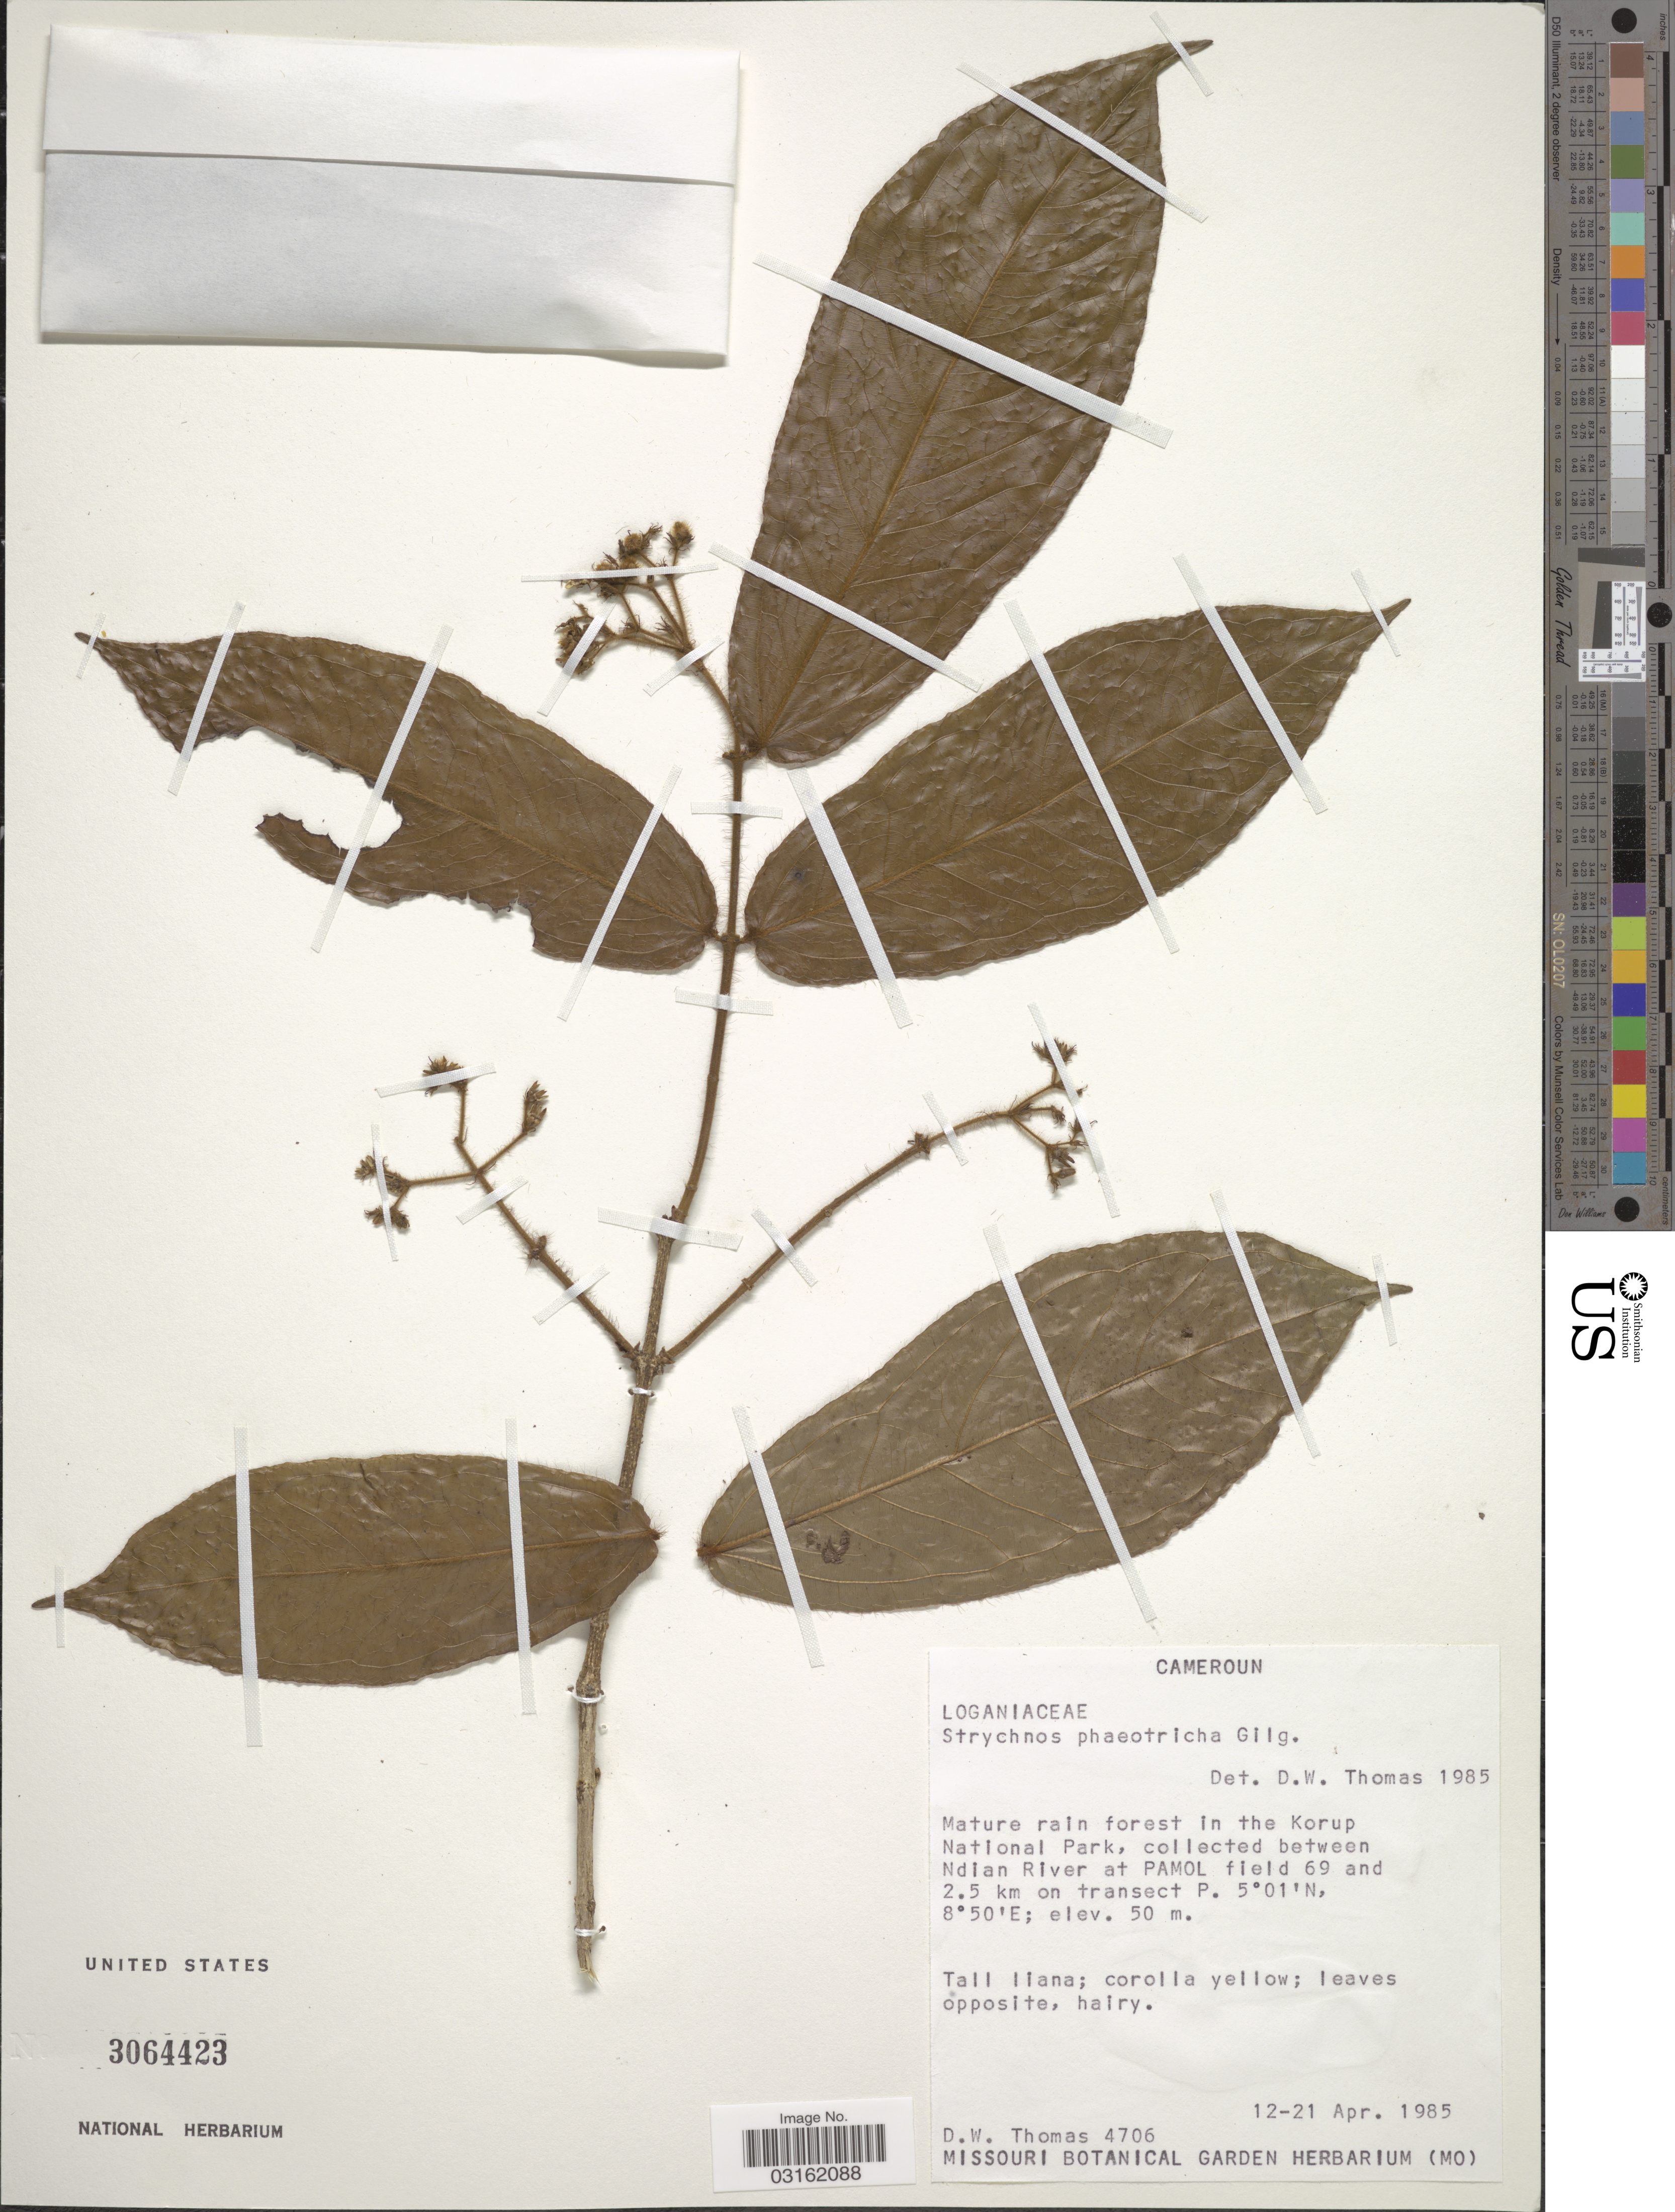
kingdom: Plantae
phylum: Tracheophyta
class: Magnoliopsida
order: Gentianales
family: Loganiaceae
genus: Strychnos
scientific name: Strychnos phaeotricha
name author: Gilg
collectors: D. W. Thomas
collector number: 4706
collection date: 1985-04-12/1985-04-21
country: Cameroon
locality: Mature rain forest in the Korup National Park, collected between Ndian River at PAMOL field 69 and 2.5 km on transect P.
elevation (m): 50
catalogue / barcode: US 3064423